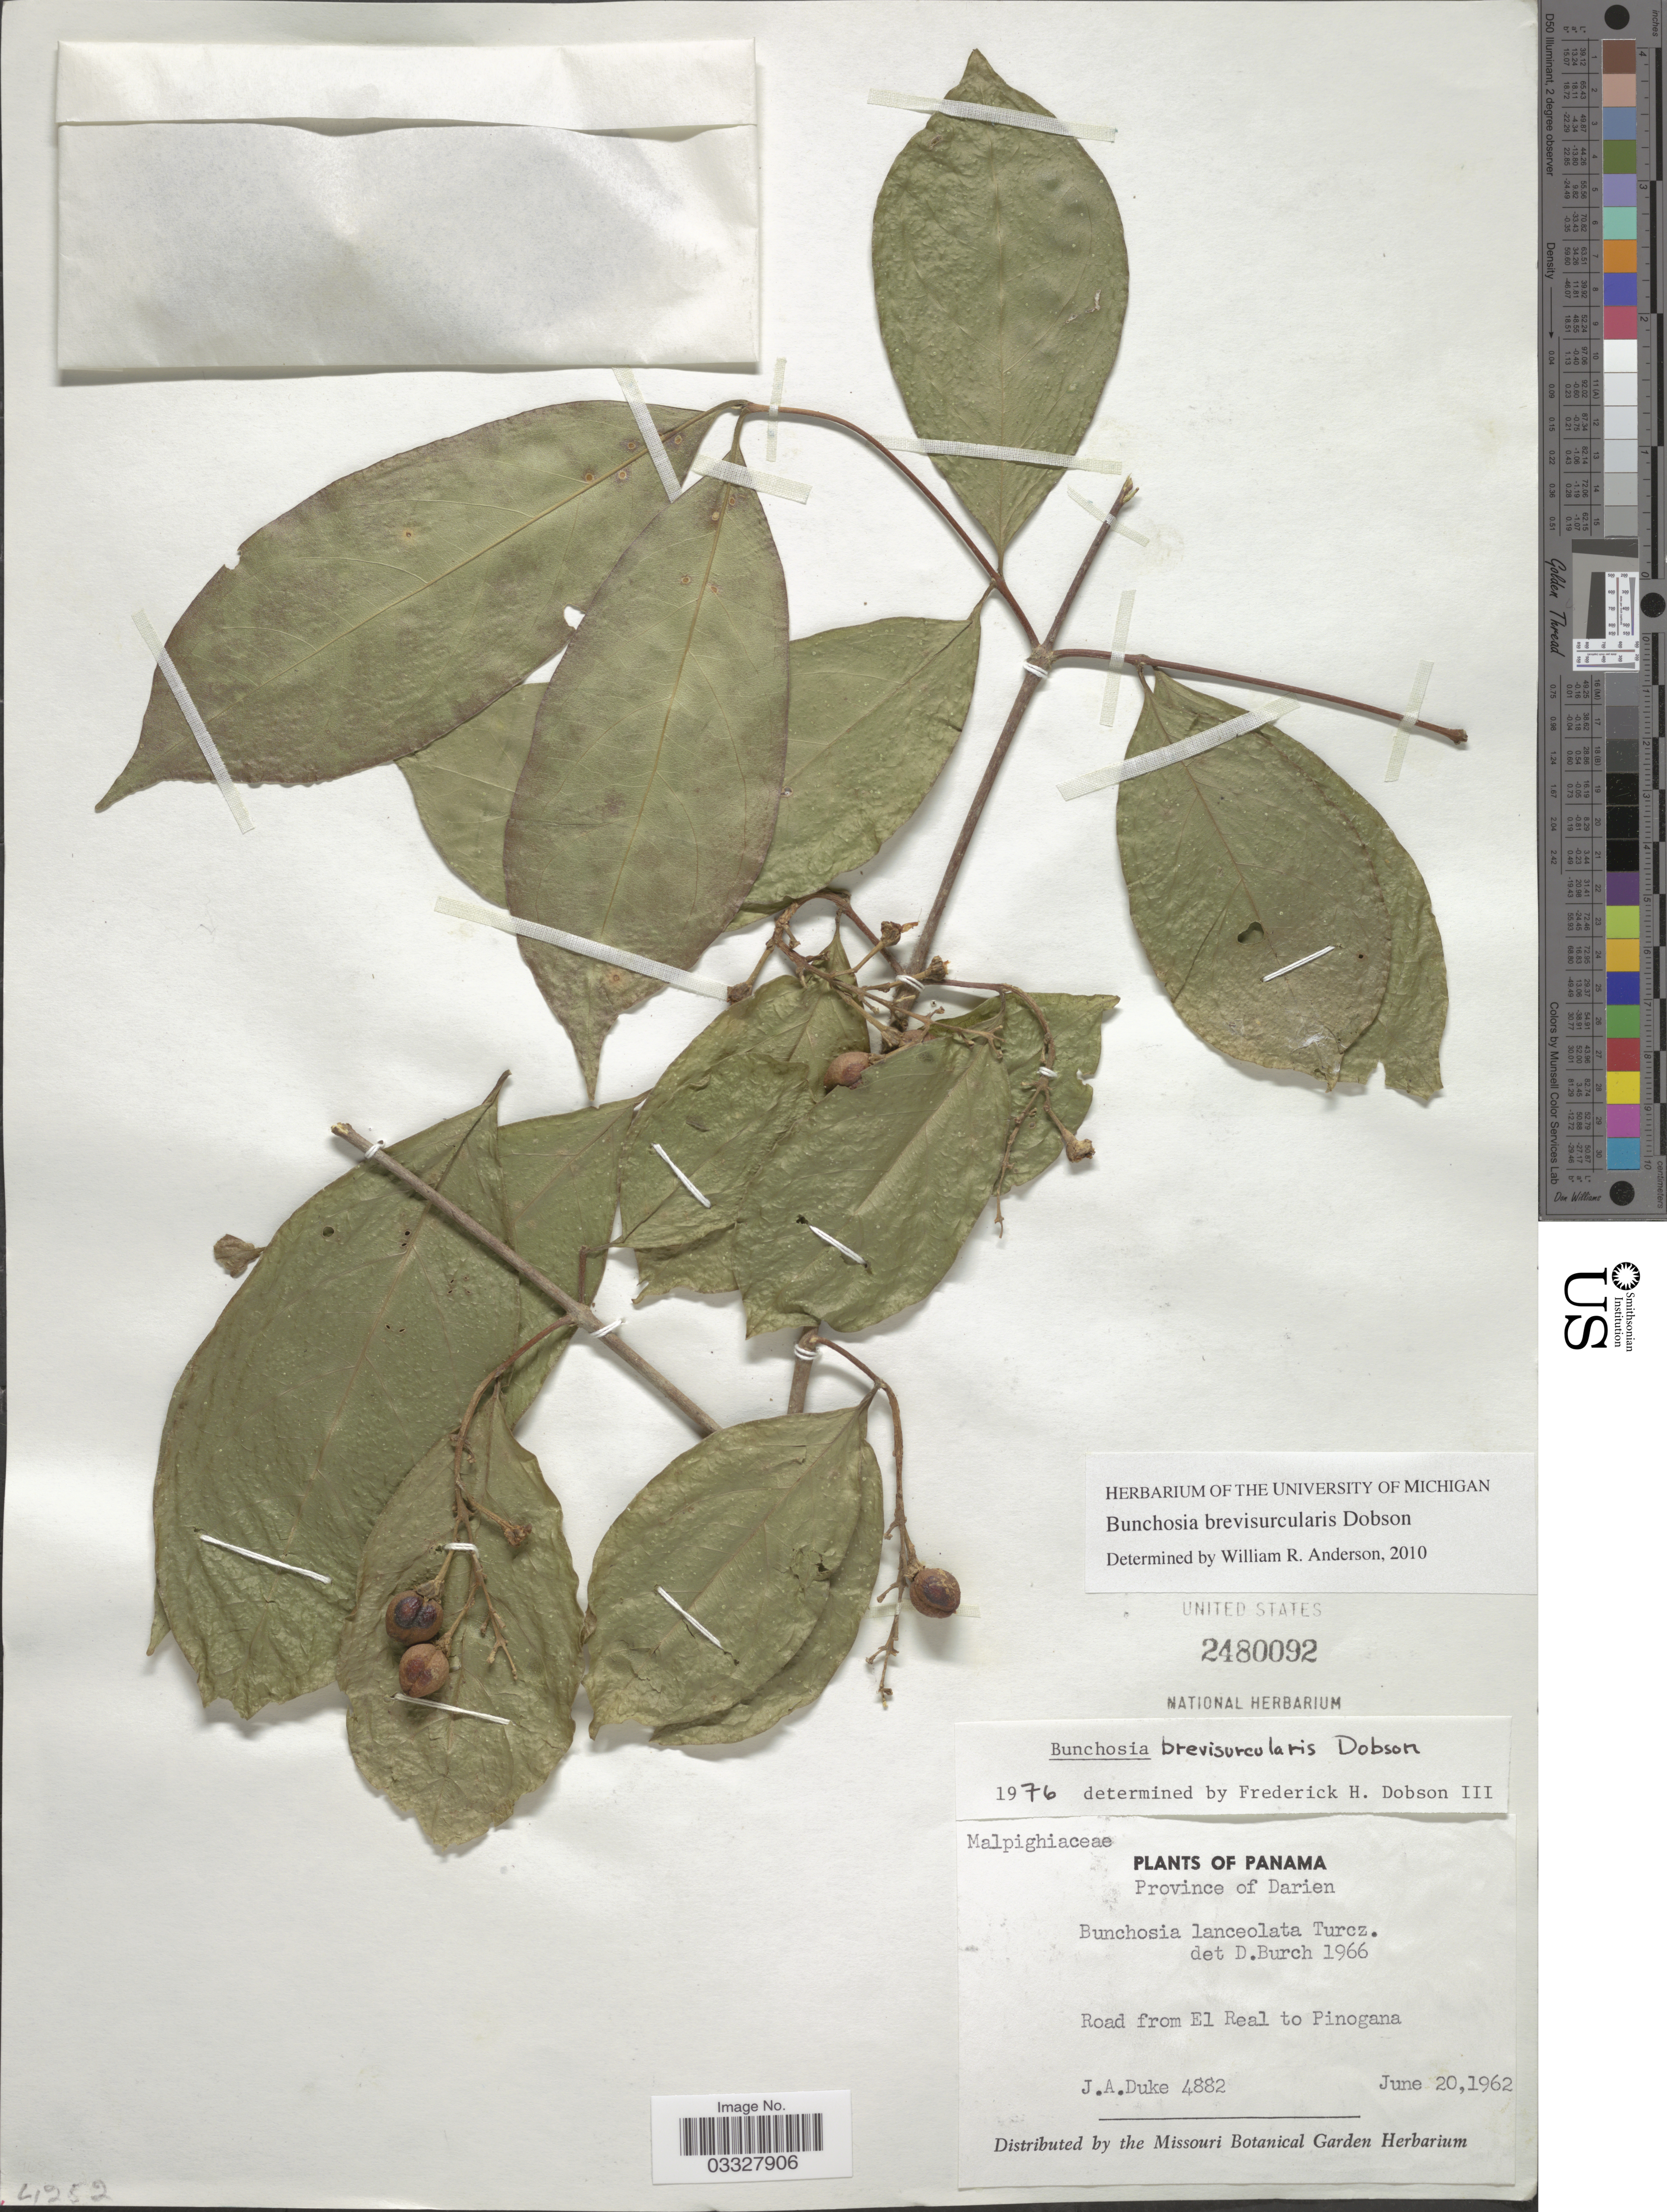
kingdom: Plantae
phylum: Tracheophyta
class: Magnoliopsida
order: Malpighiales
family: Malpighiaceae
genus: Bunchosia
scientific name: Bunchosia brevisurcularis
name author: Dobson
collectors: J. A. Duke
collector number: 4882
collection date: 1962-06-20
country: Panama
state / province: Darién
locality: Road from El Real to Pinogana.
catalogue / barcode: US 2480092